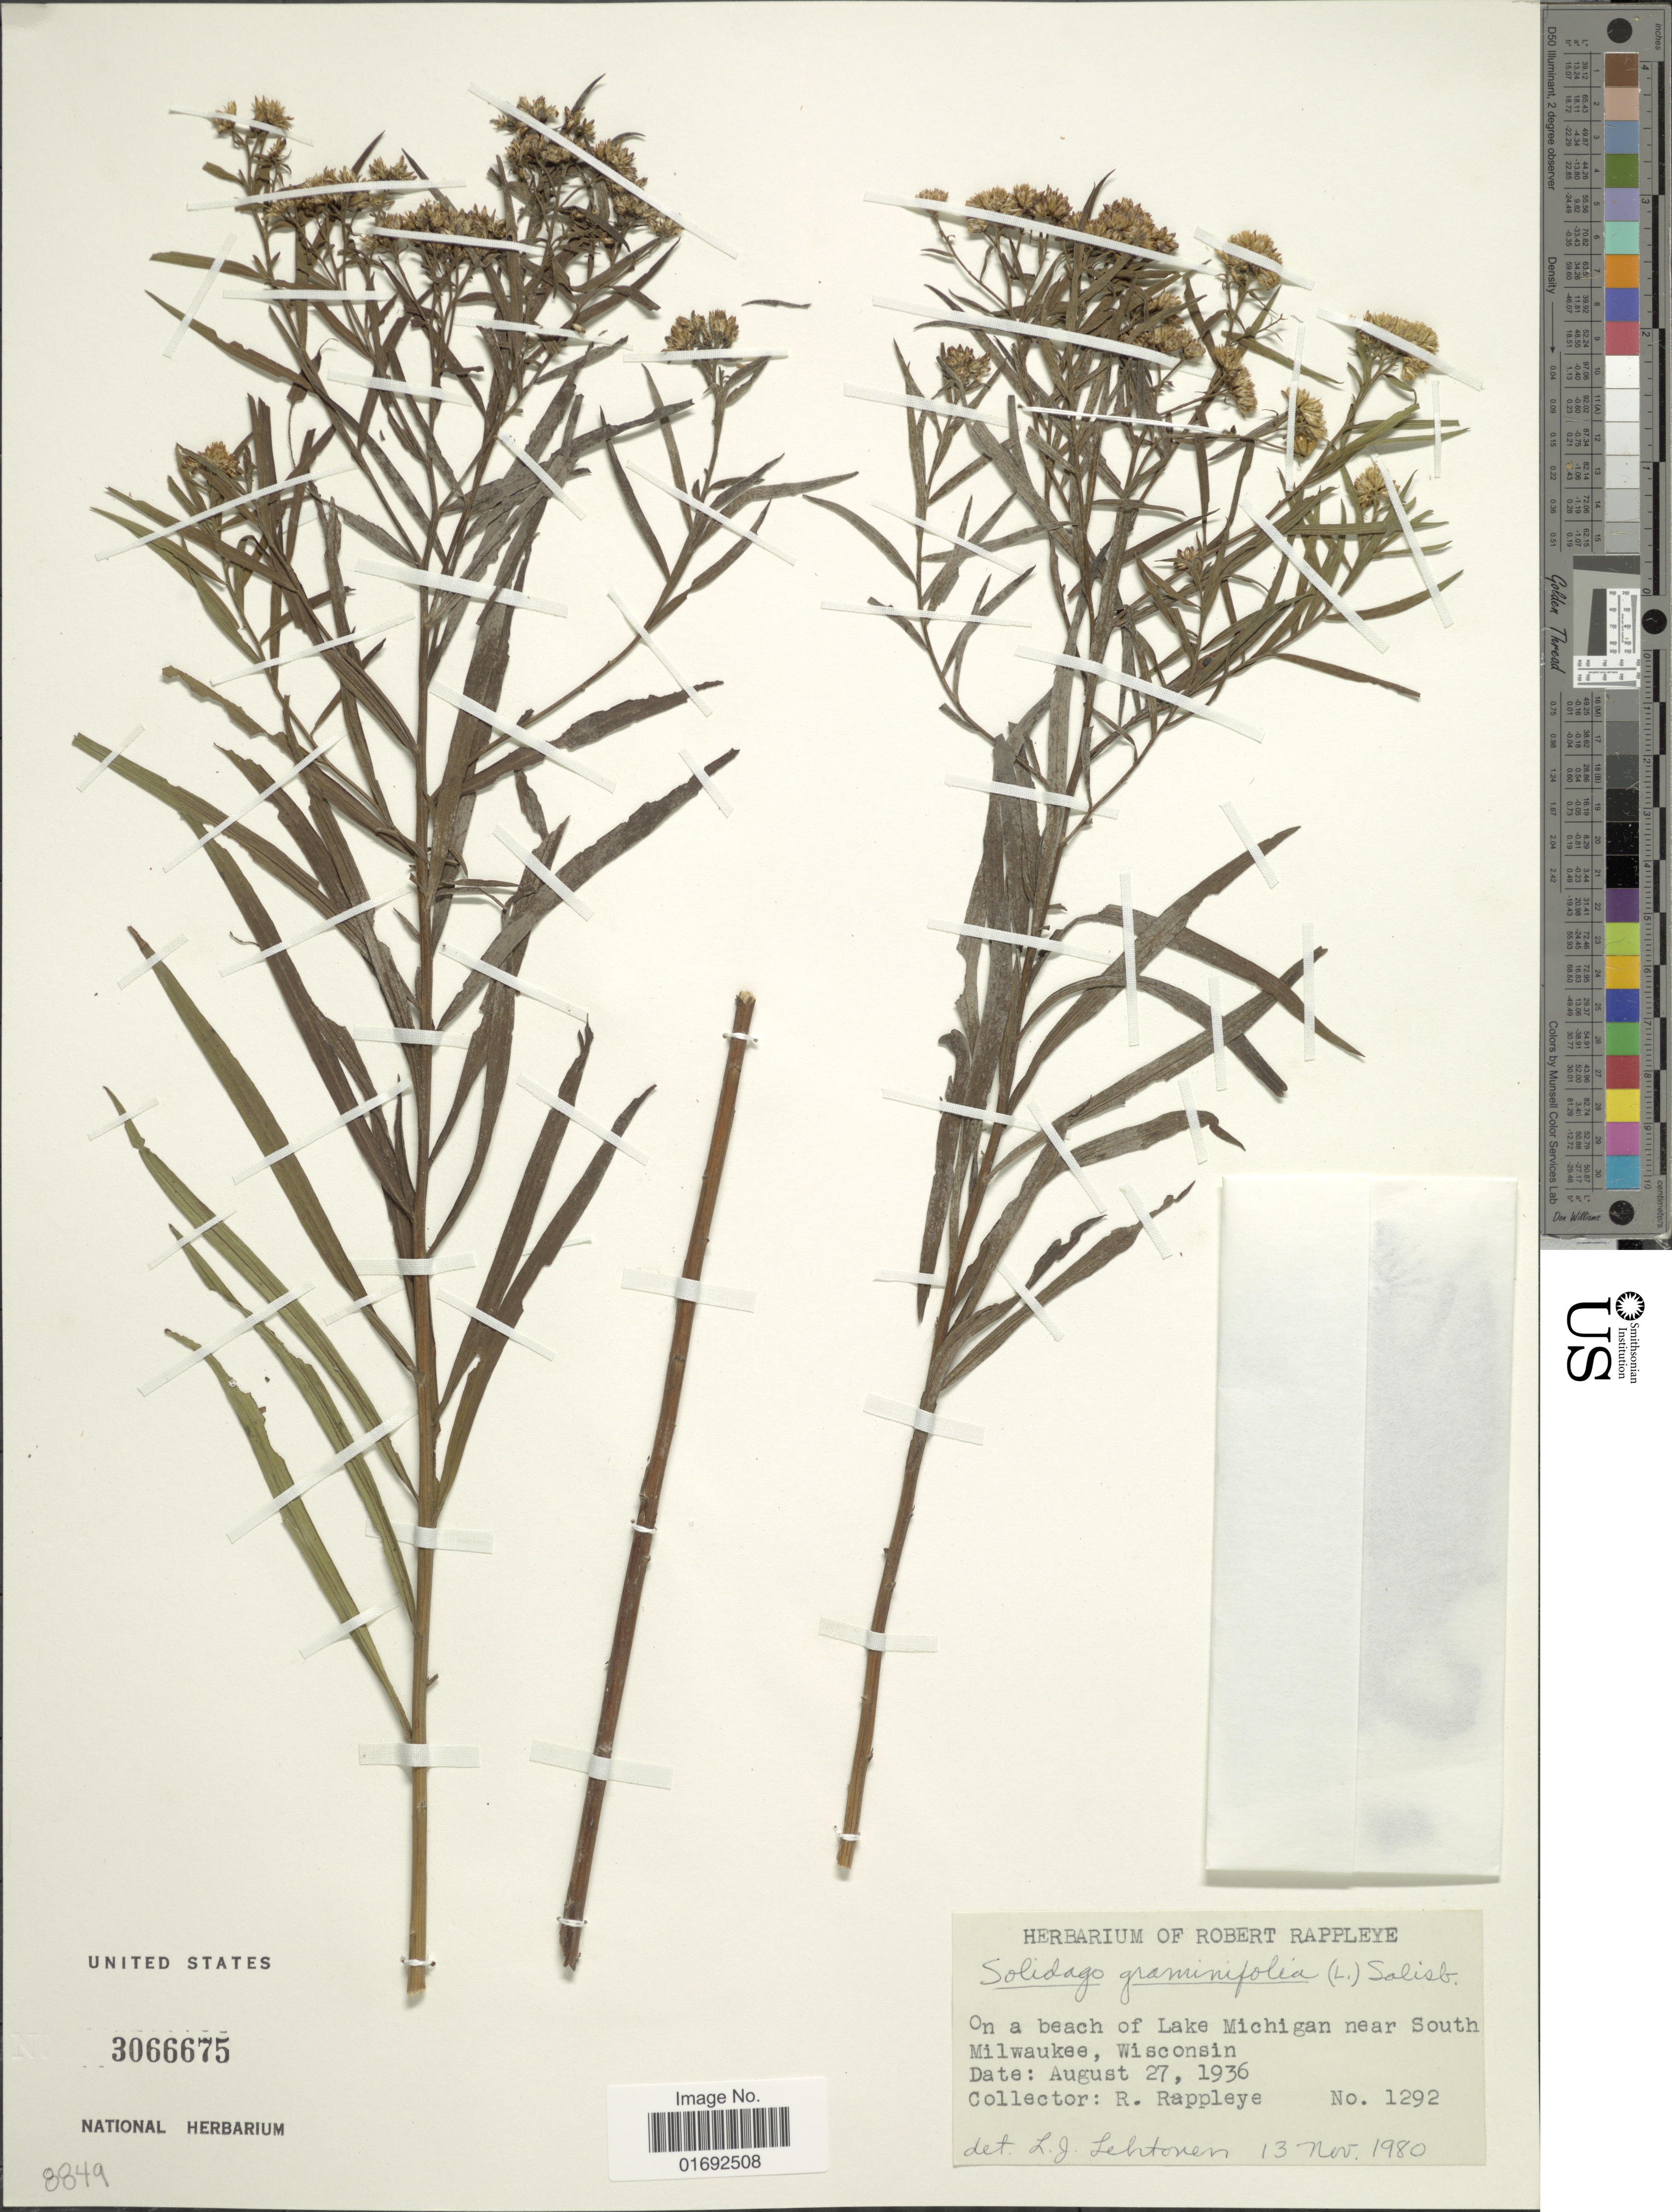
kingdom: Plantae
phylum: Tracheophyta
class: Magnoliopsida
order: Asterales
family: Asteraceae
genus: Euthamia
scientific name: Euthamia graminifolia var. nuttalii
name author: (S.W. Greene) W. Stone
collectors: R. Rappleye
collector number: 1292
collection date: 1936-08-27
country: United States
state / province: Wisconsin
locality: On a beach of Lake Michigan near South Milwaukee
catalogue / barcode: US 3066675